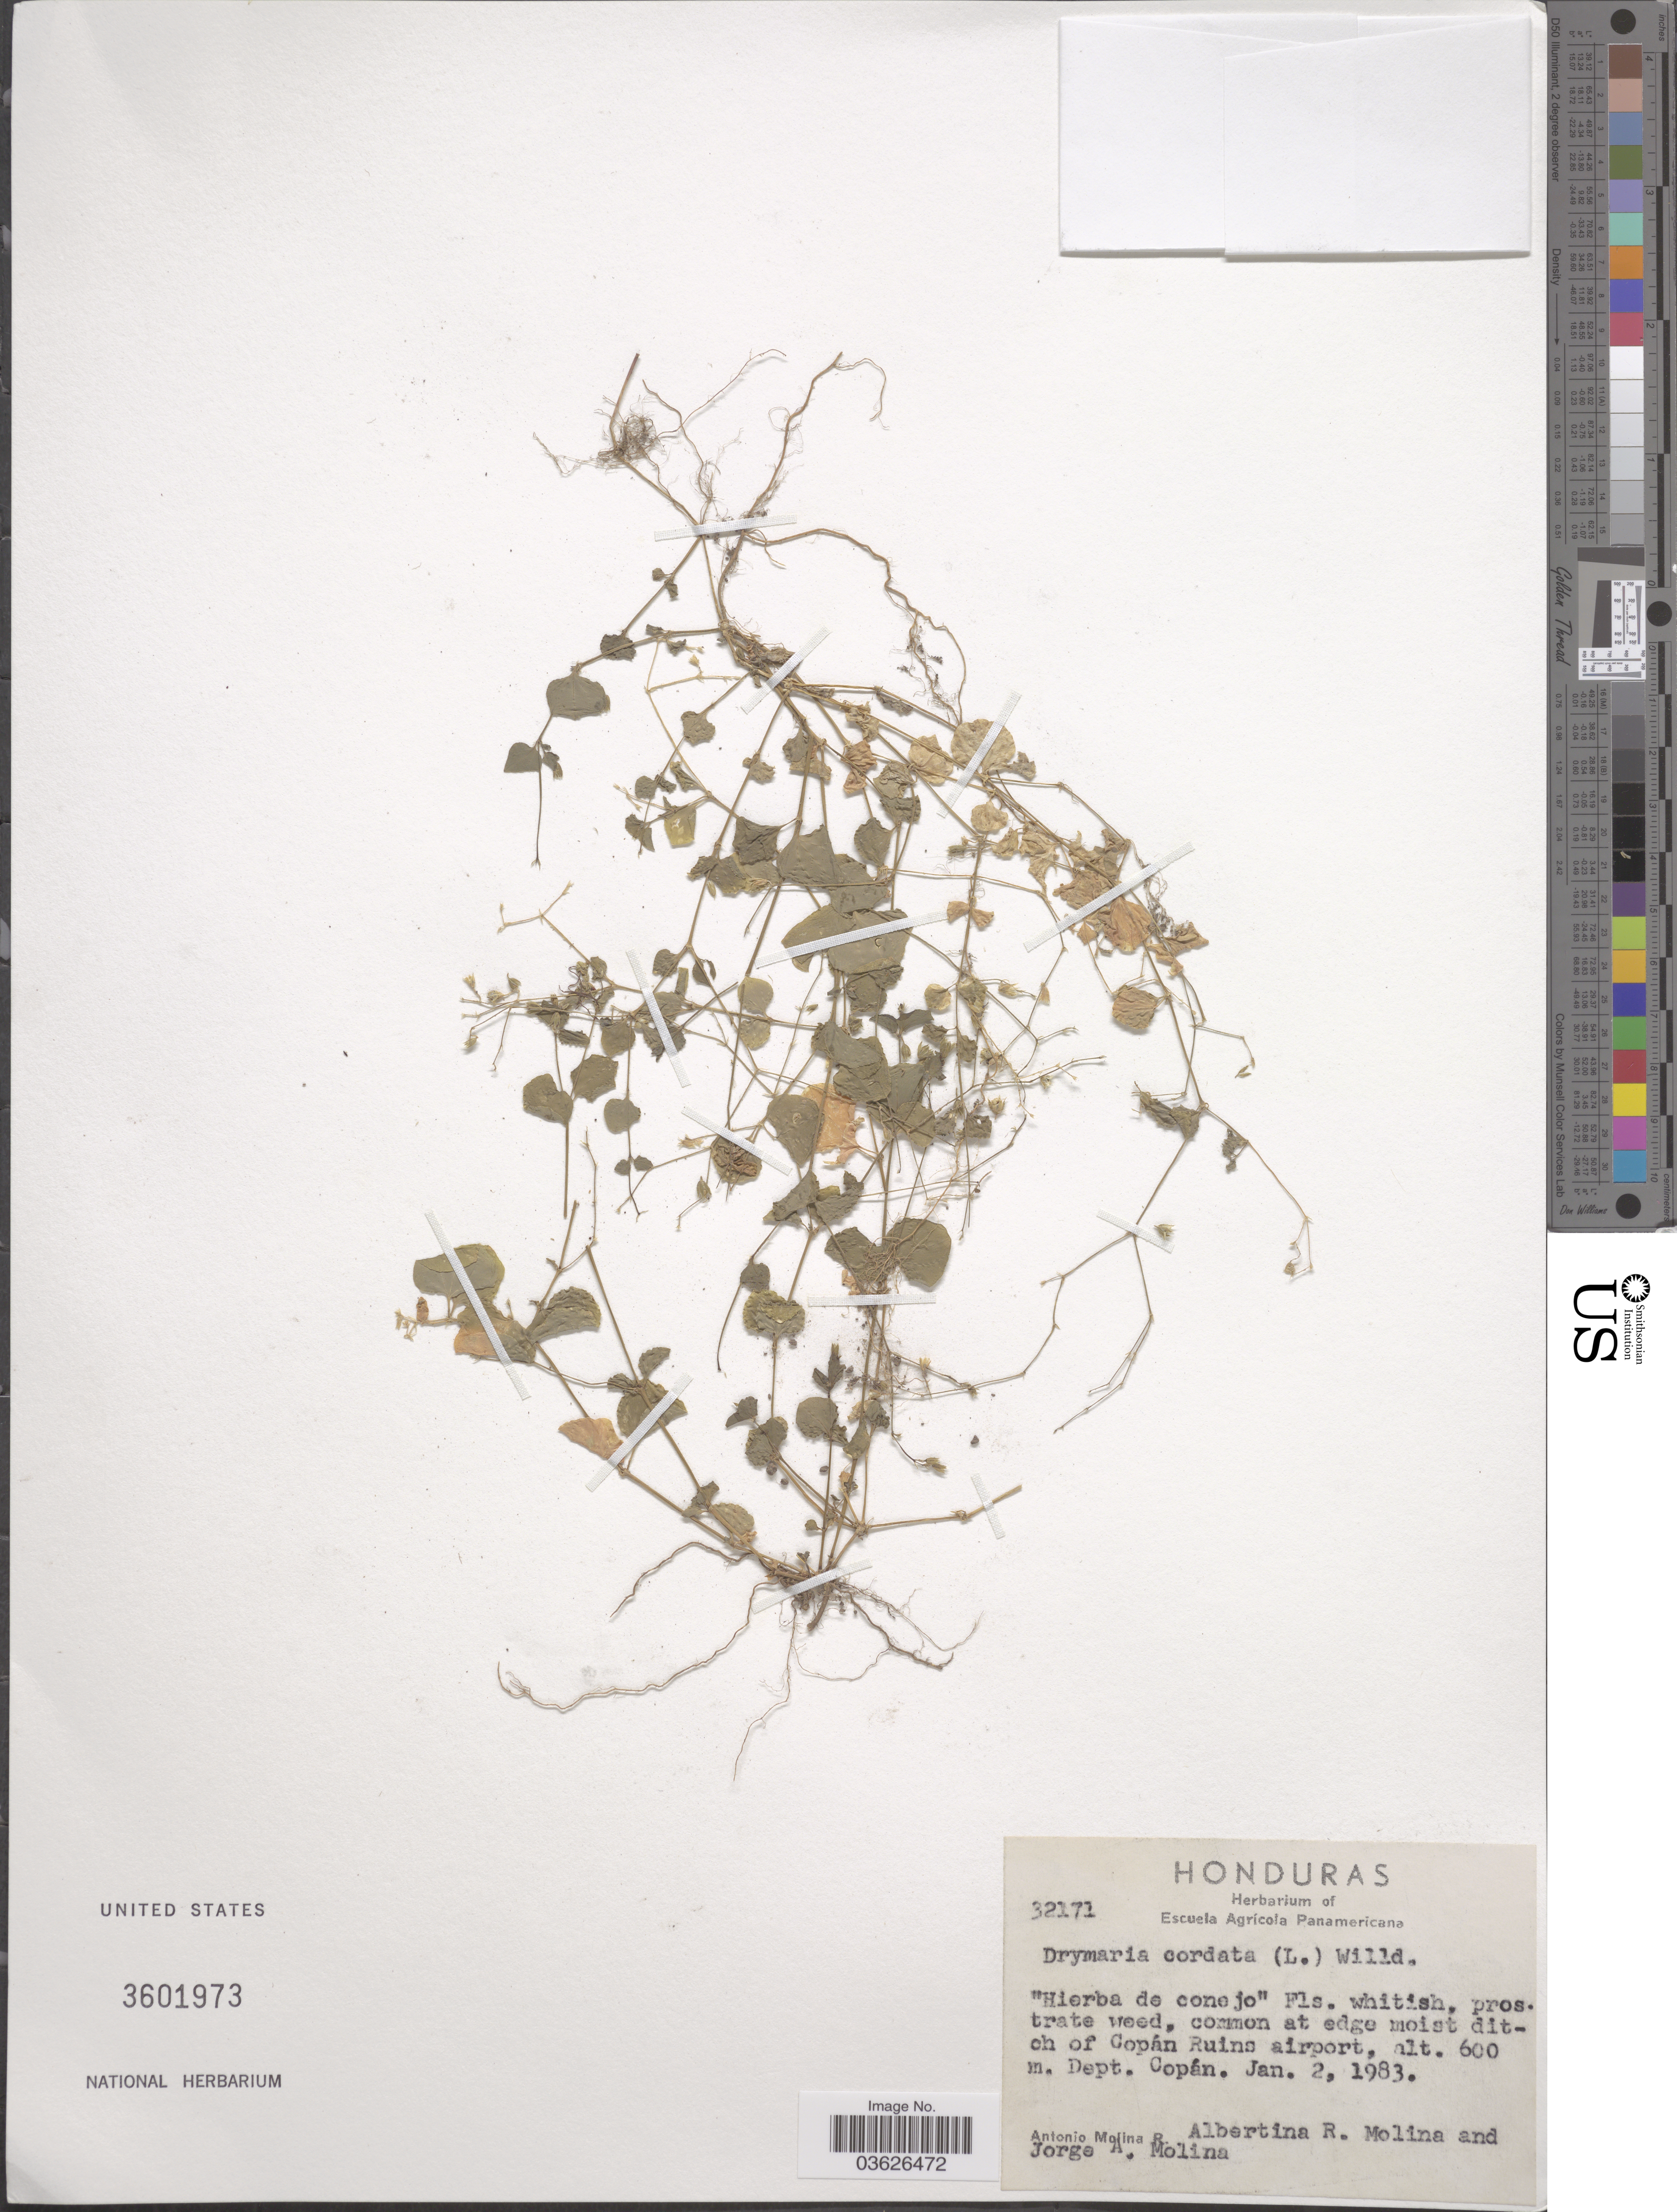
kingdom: Plantae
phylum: Tracheophyta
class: Magnoliopsida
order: Caryophyllales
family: Caryophyllaceae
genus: Drymaria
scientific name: Drymaria cordata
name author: (L.) Willd. ex Schult.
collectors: A. Molina R., A. R. Molina & J. Araque Molina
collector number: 32171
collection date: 1983-01-02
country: Honduras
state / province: Copan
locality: Copán Ruins airport. Dept. Copán.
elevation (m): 600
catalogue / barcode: US 3601973